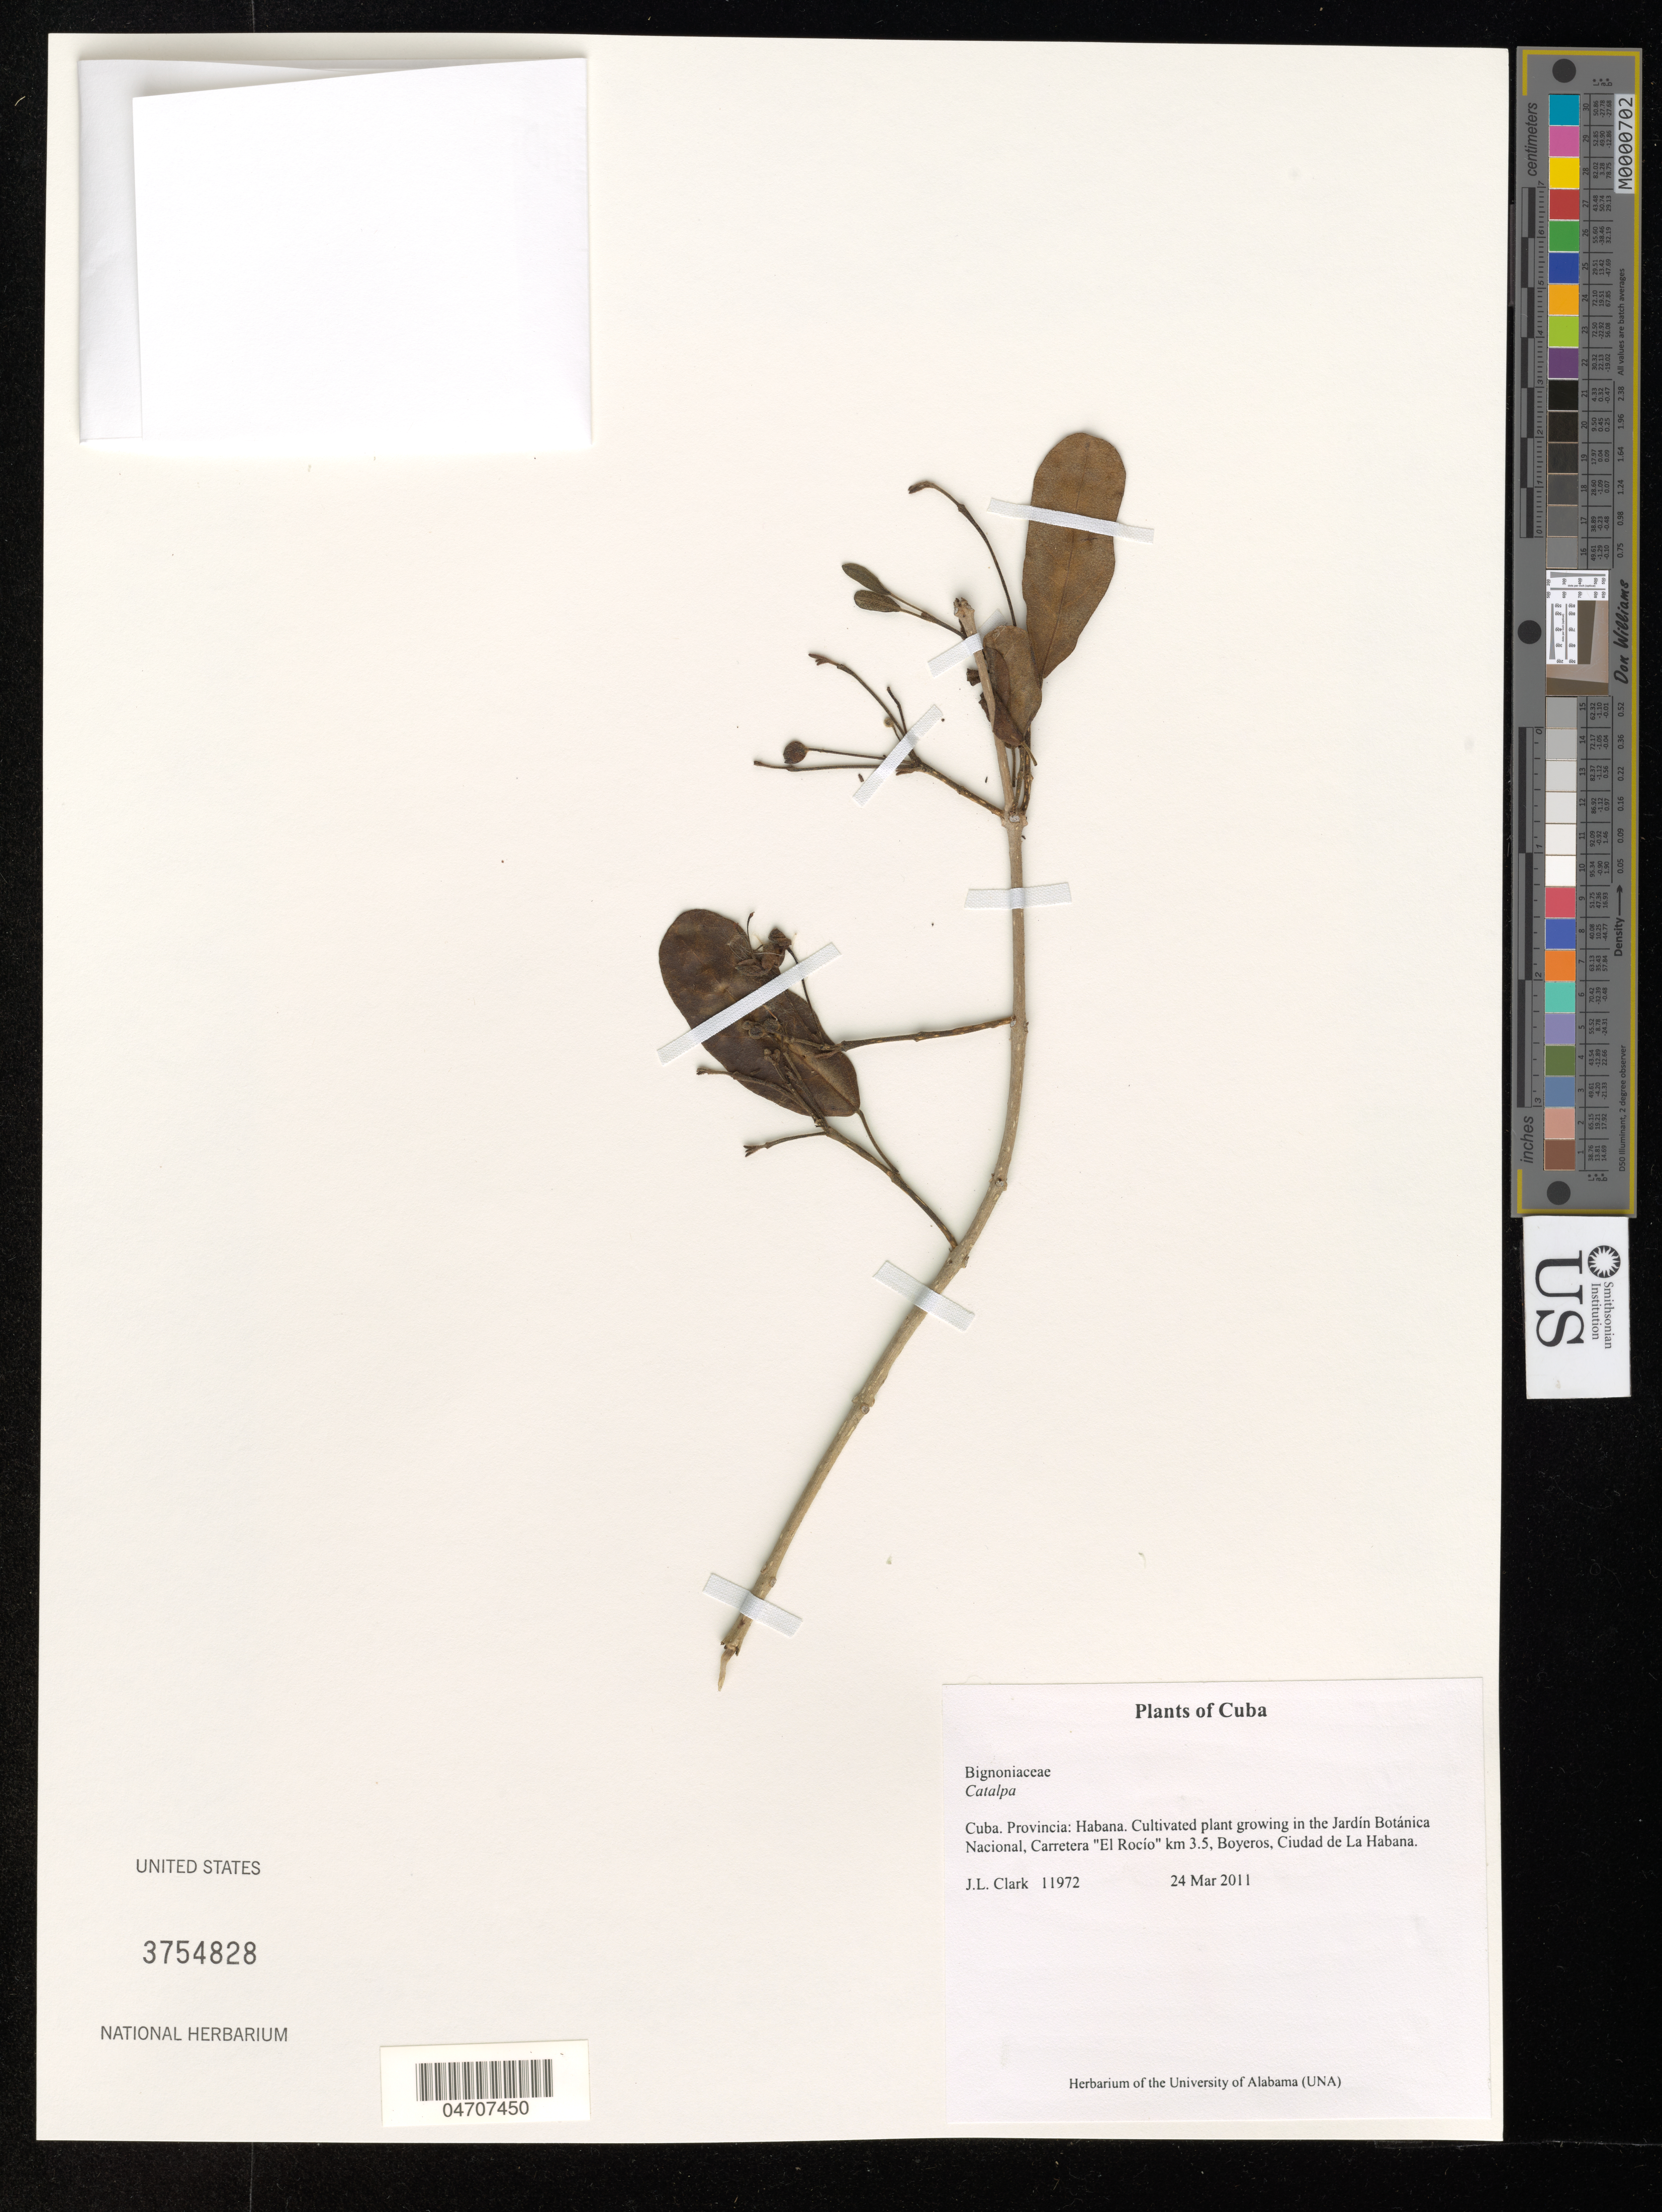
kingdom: Plantae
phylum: Tracheophyta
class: Magnoliopsida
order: Lamiales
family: Bignoniaceae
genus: Catalpa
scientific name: Catalpa sp.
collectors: J. L. Clark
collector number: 11972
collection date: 2011-03-24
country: Cuba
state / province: La Habana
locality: Growing in the Jardín Botánica Nacional, Carretera "El Rocio" km 3.5, Boyeros, Ciudad de La Habana.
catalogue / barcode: US 3754828